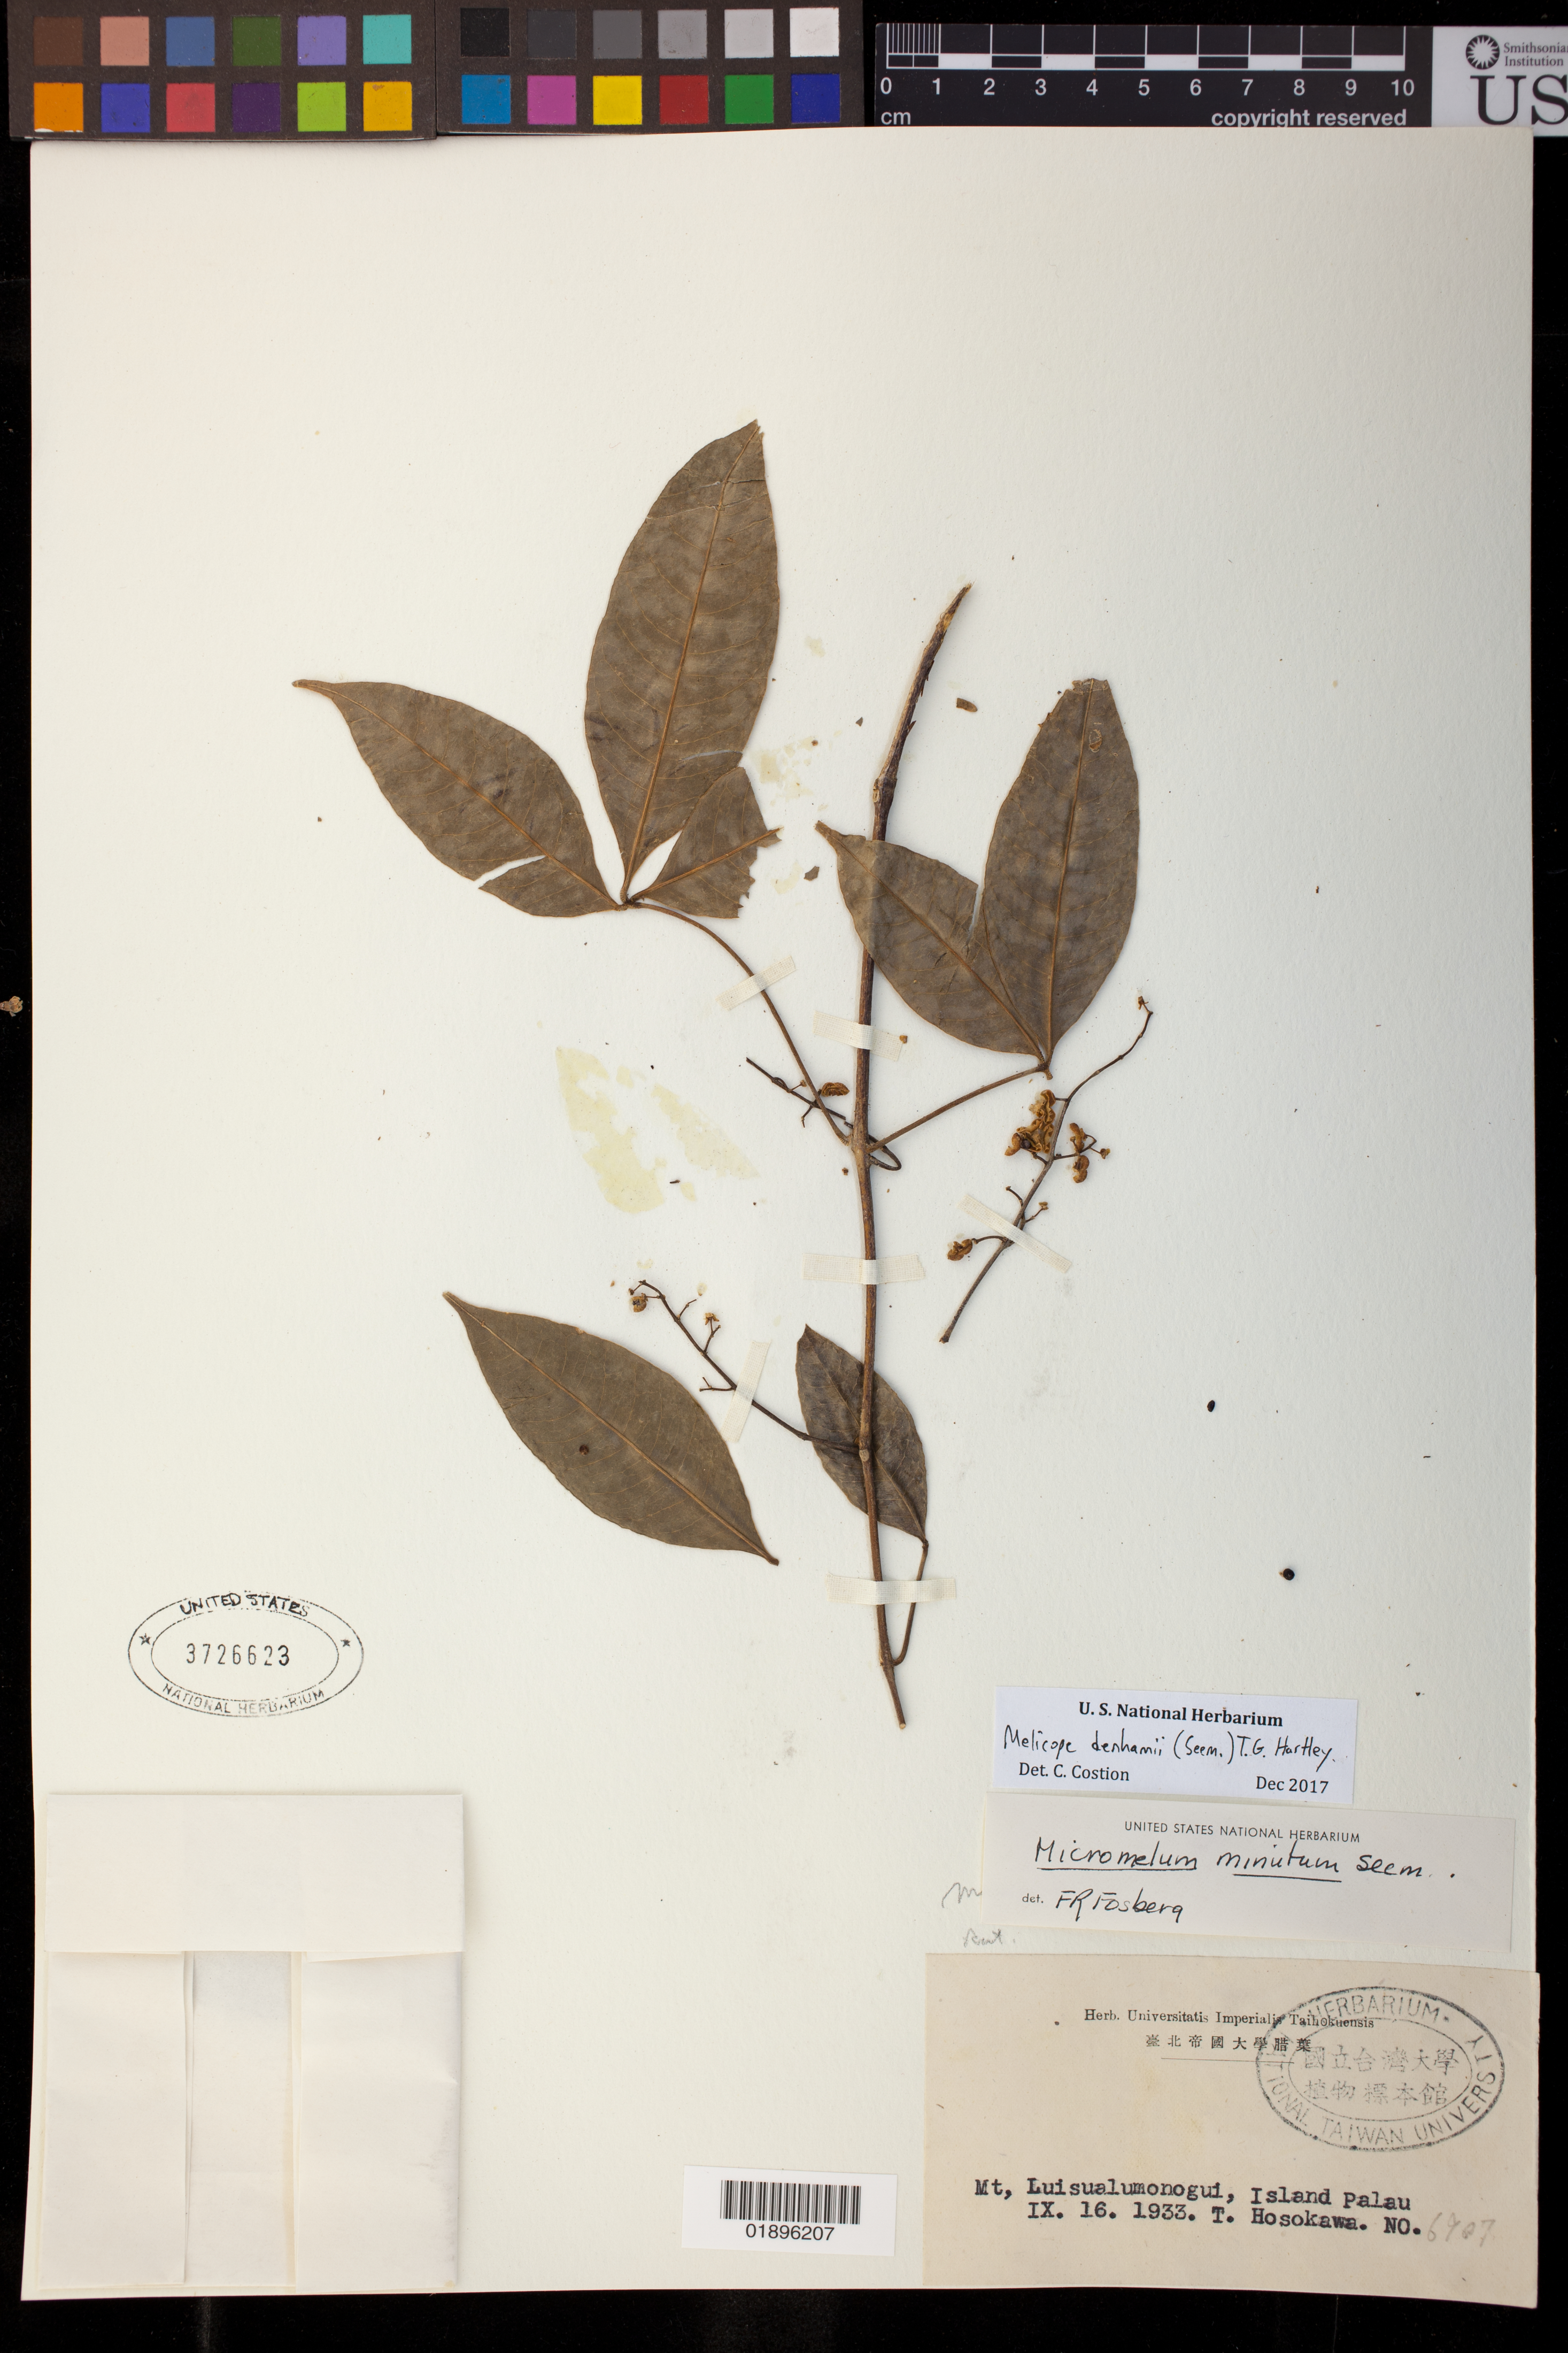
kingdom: Plantae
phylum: Tracheophyta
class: Magnoliopsida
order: Sapindales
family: Rutaceae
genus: Melicope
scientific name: Melicope denhamii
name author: (Seem.) T.G. Hartley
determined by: Costion, C.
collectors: T. Hosokawa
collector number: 6907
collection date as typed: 16 Sep 1933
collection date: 1933-09-16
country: Palau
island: Babeldaob [Babelthuap]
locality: Mt. Luisualumonogui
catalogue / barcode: US 3726623